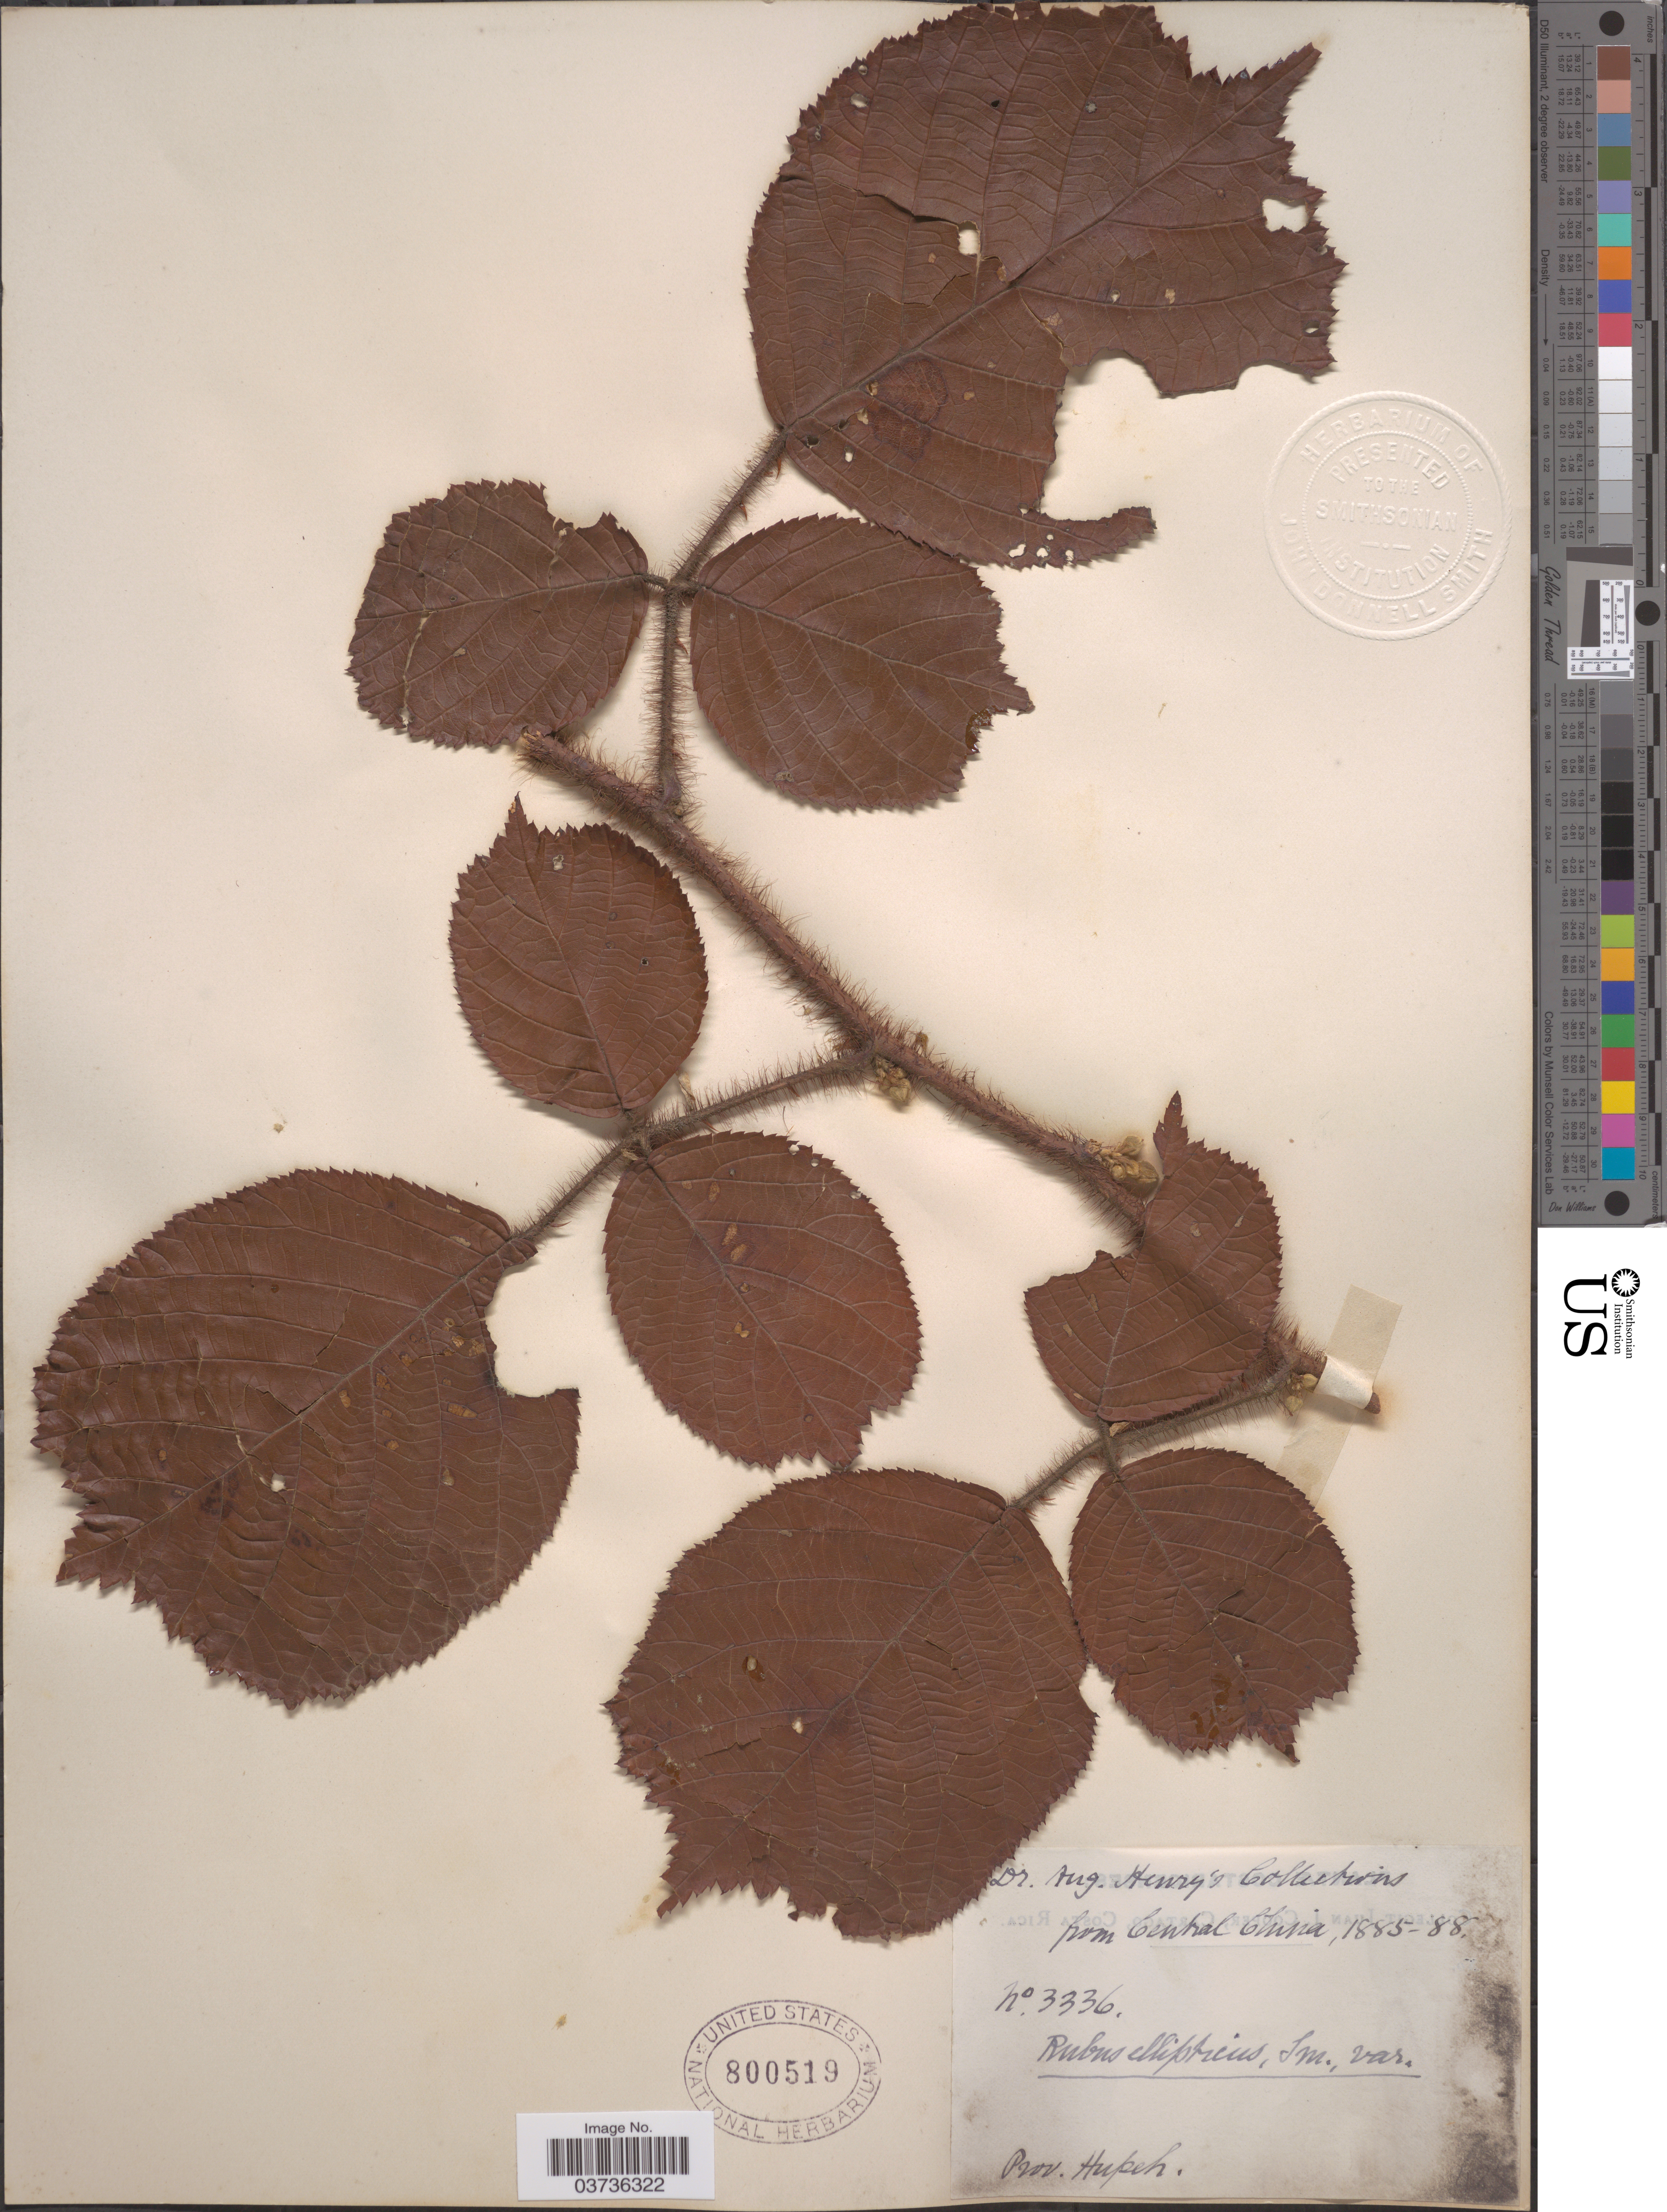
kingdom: Plantae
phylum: Tracheophyta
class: Magnoliopsida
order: Rosales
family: Rosaceae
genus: Rubus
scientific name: Rubus pinfaensis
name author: H. Lév. & Vaniot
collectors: A. Henry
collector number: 3336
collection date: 1885/1888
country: China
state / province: Hubei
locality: Central China. Western Hupeh.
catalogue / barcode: US 800519